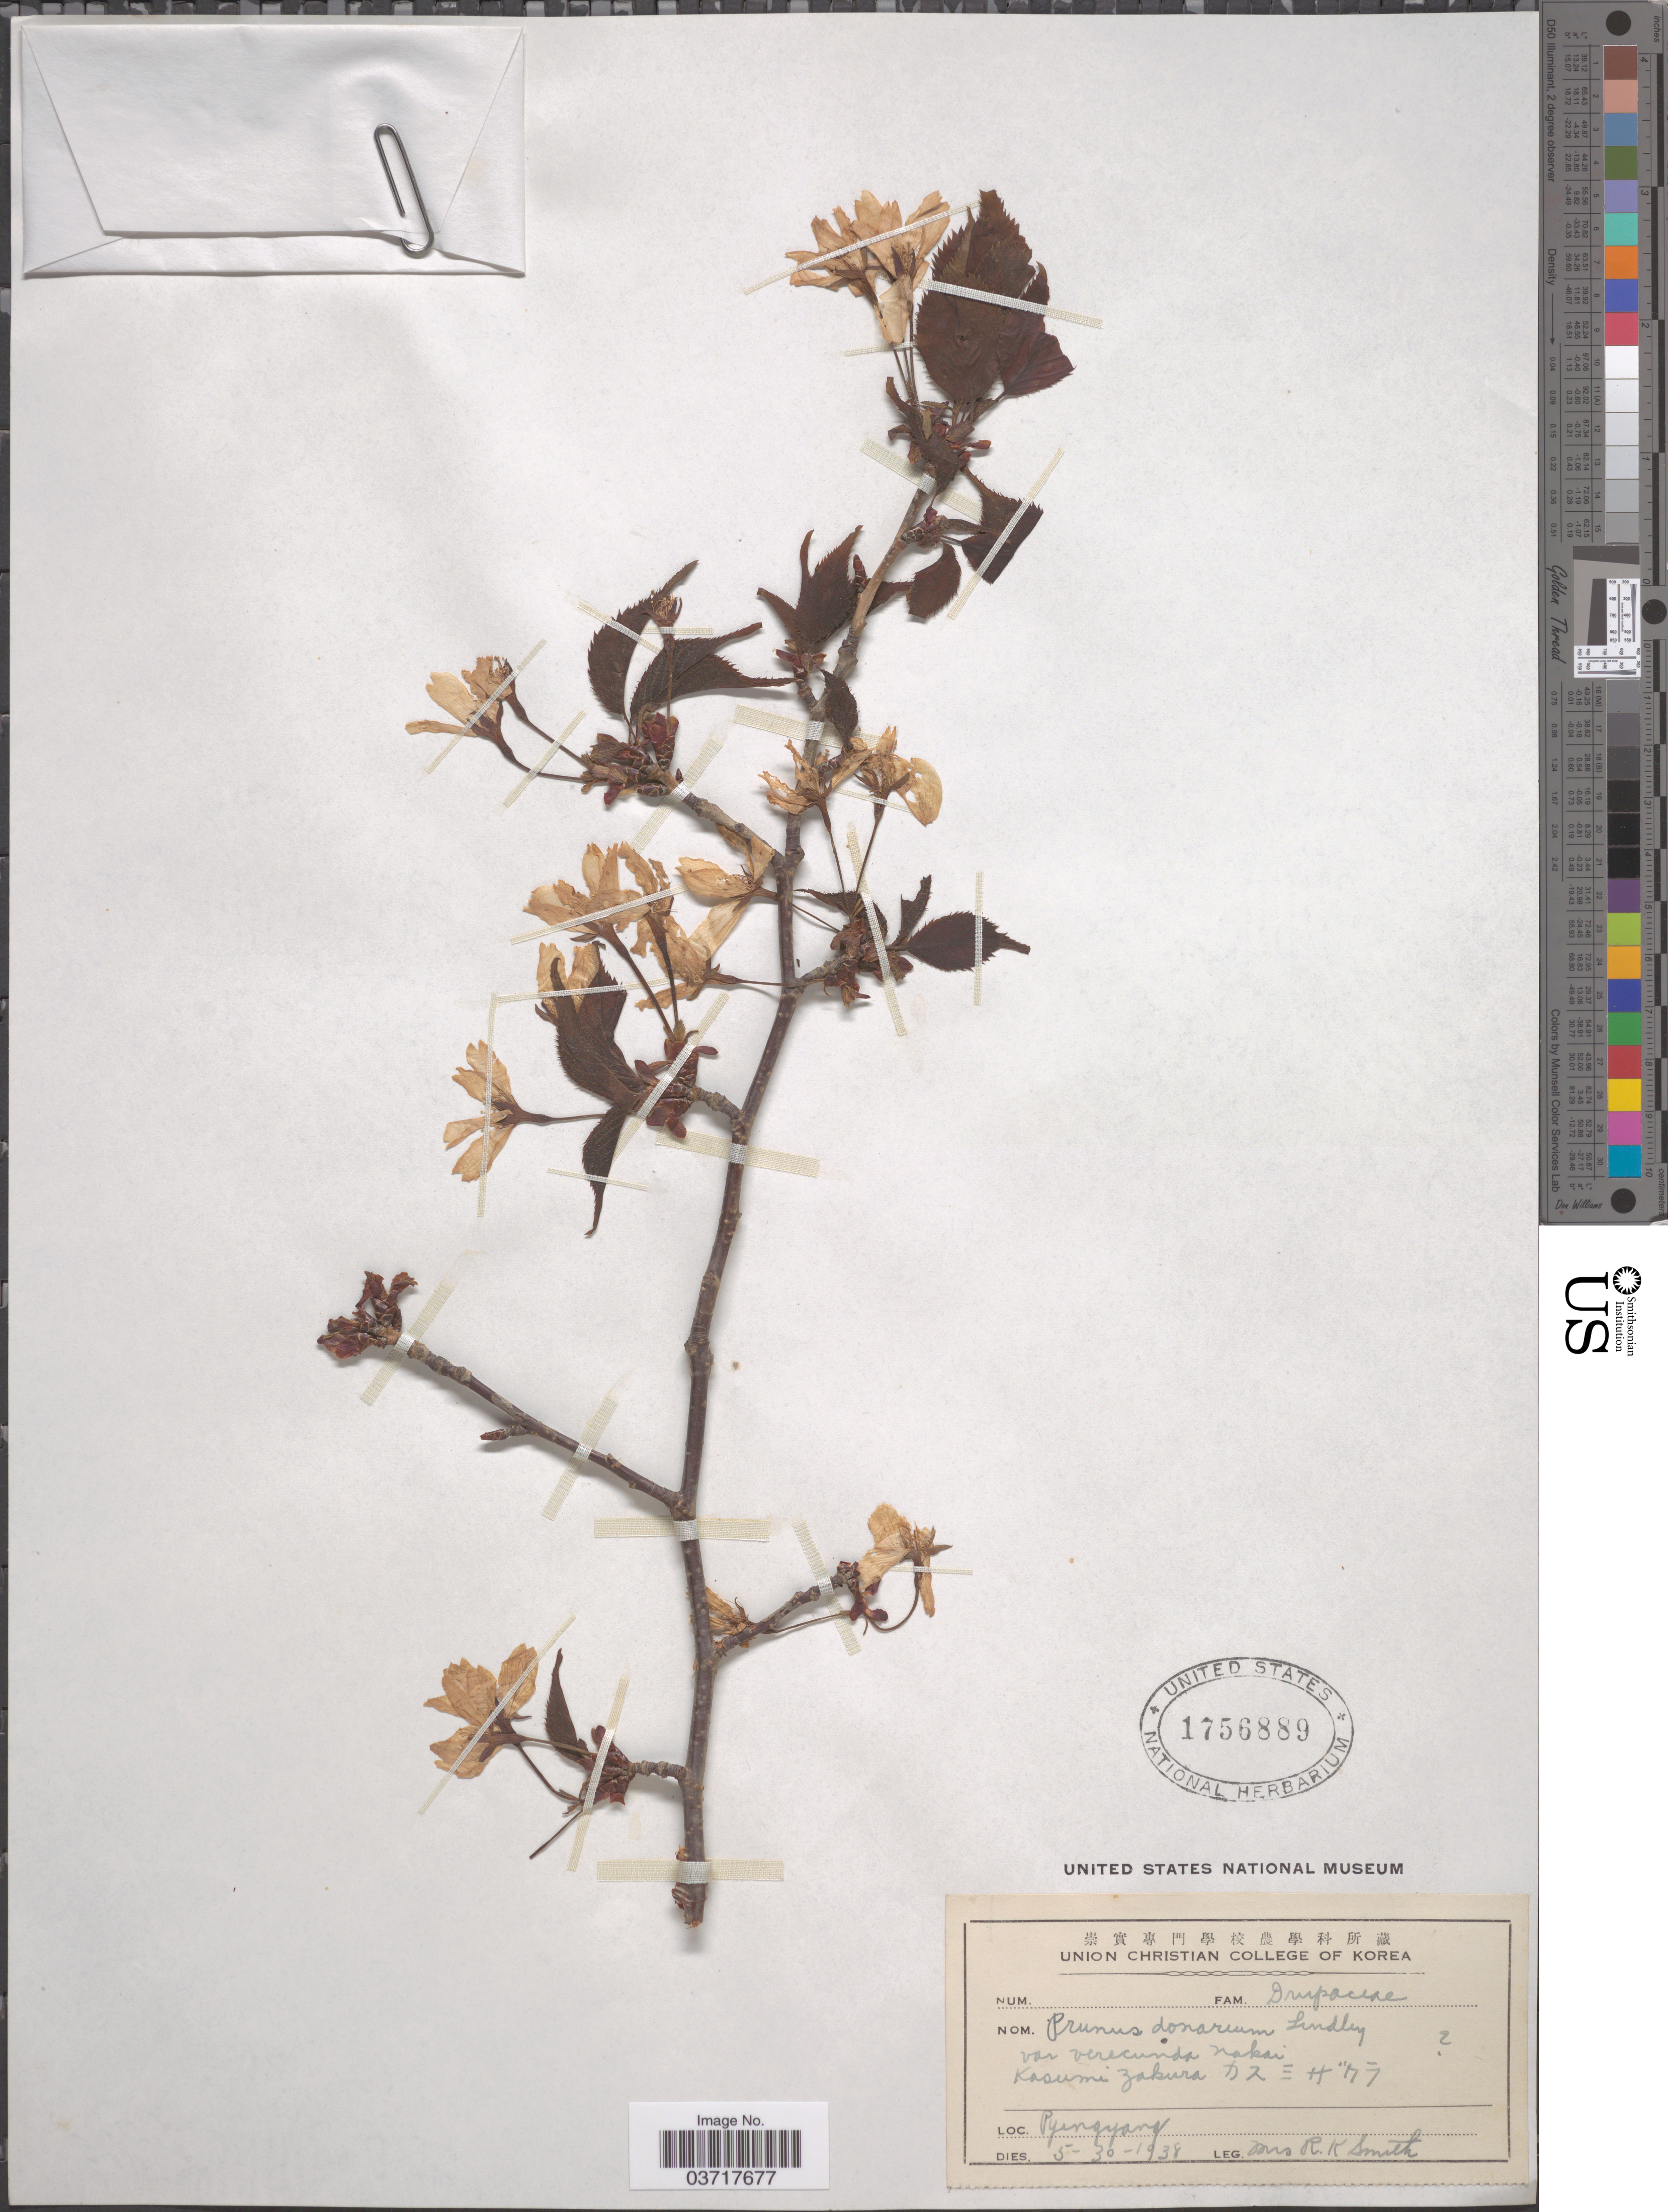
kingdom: Plantae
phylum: Tracheophyta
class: Magnoliopsida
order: Rosales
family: Rosaceae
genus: Prunus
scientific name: Prunus donarium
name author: Sieber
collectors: Mrs. R. K. Smith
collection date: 1938-05-30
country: North Korea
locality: Pyongyang.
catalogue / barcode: US 1756889